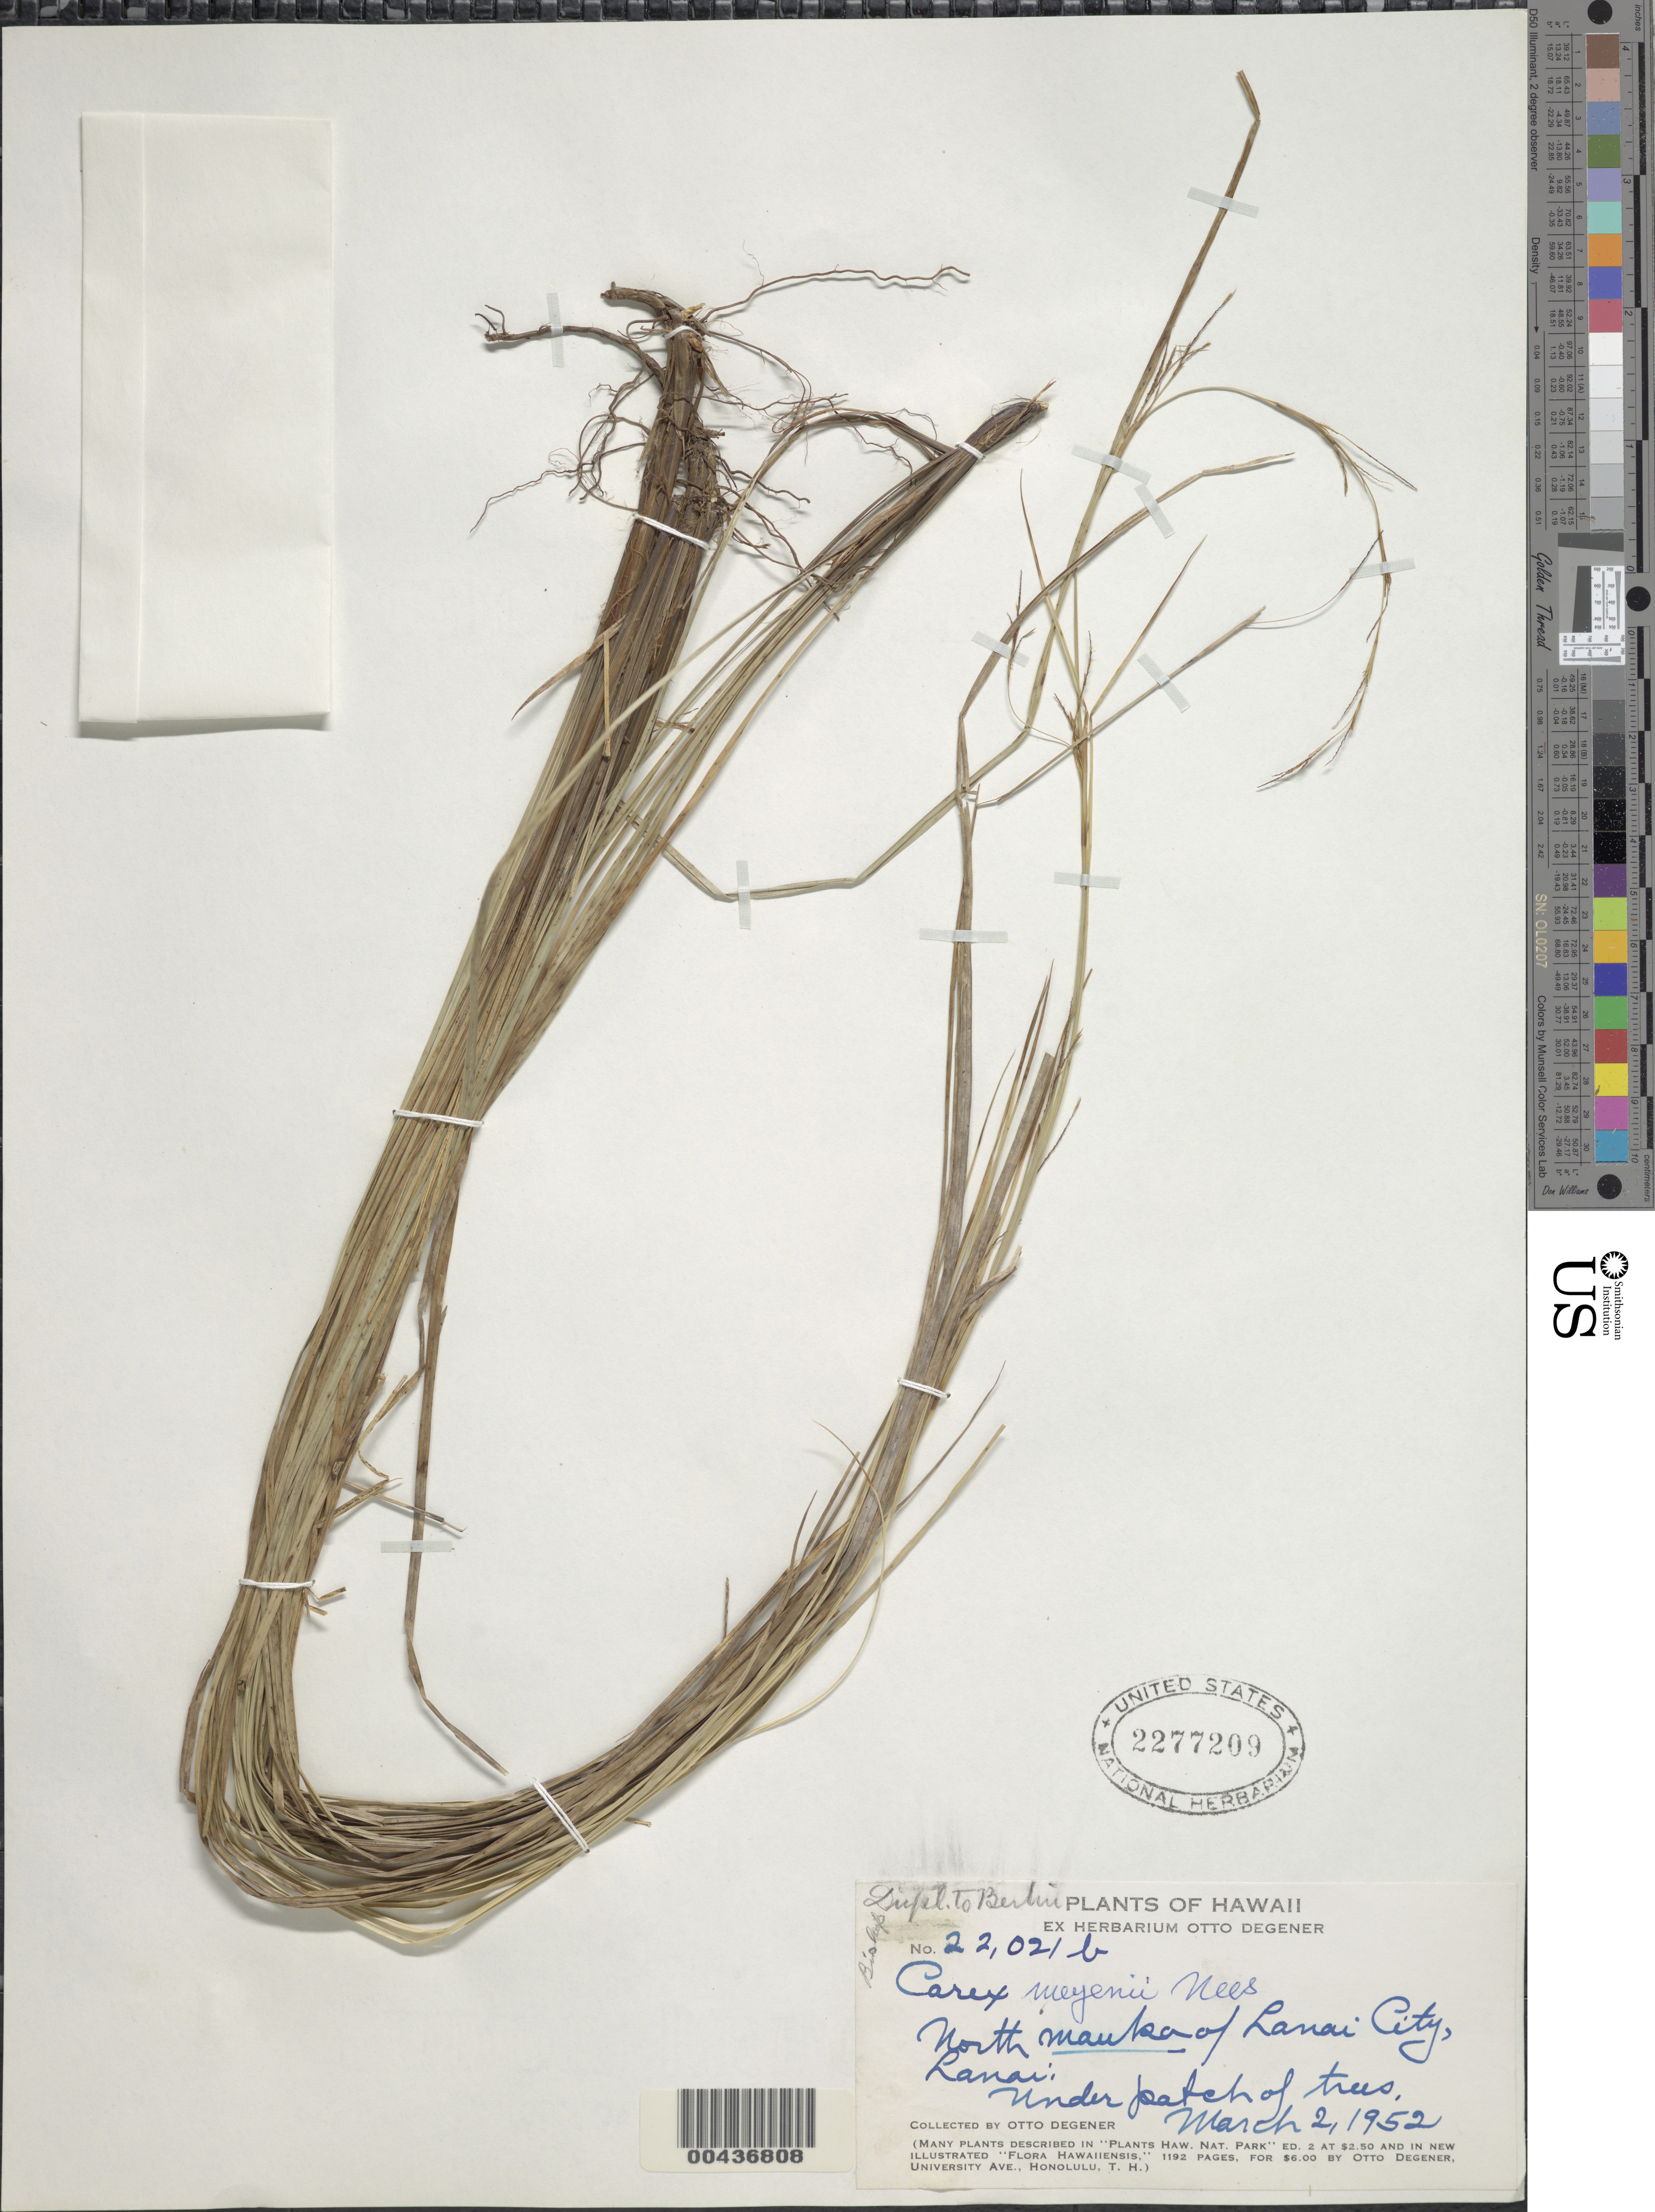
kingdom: Plantae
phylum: Tracheophyta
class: Liliopsida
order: Poales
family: Cyperaceae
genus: Carex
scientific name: Carex meyenii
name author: Nees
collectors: O. Degener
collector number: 22021b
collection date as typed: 2 Mar 1952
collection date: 1952-03-02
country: United States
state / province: Hawaii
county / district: Maui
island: Lana'i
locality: North mauka of Lanai City, Lanai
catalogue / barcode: US 2277209